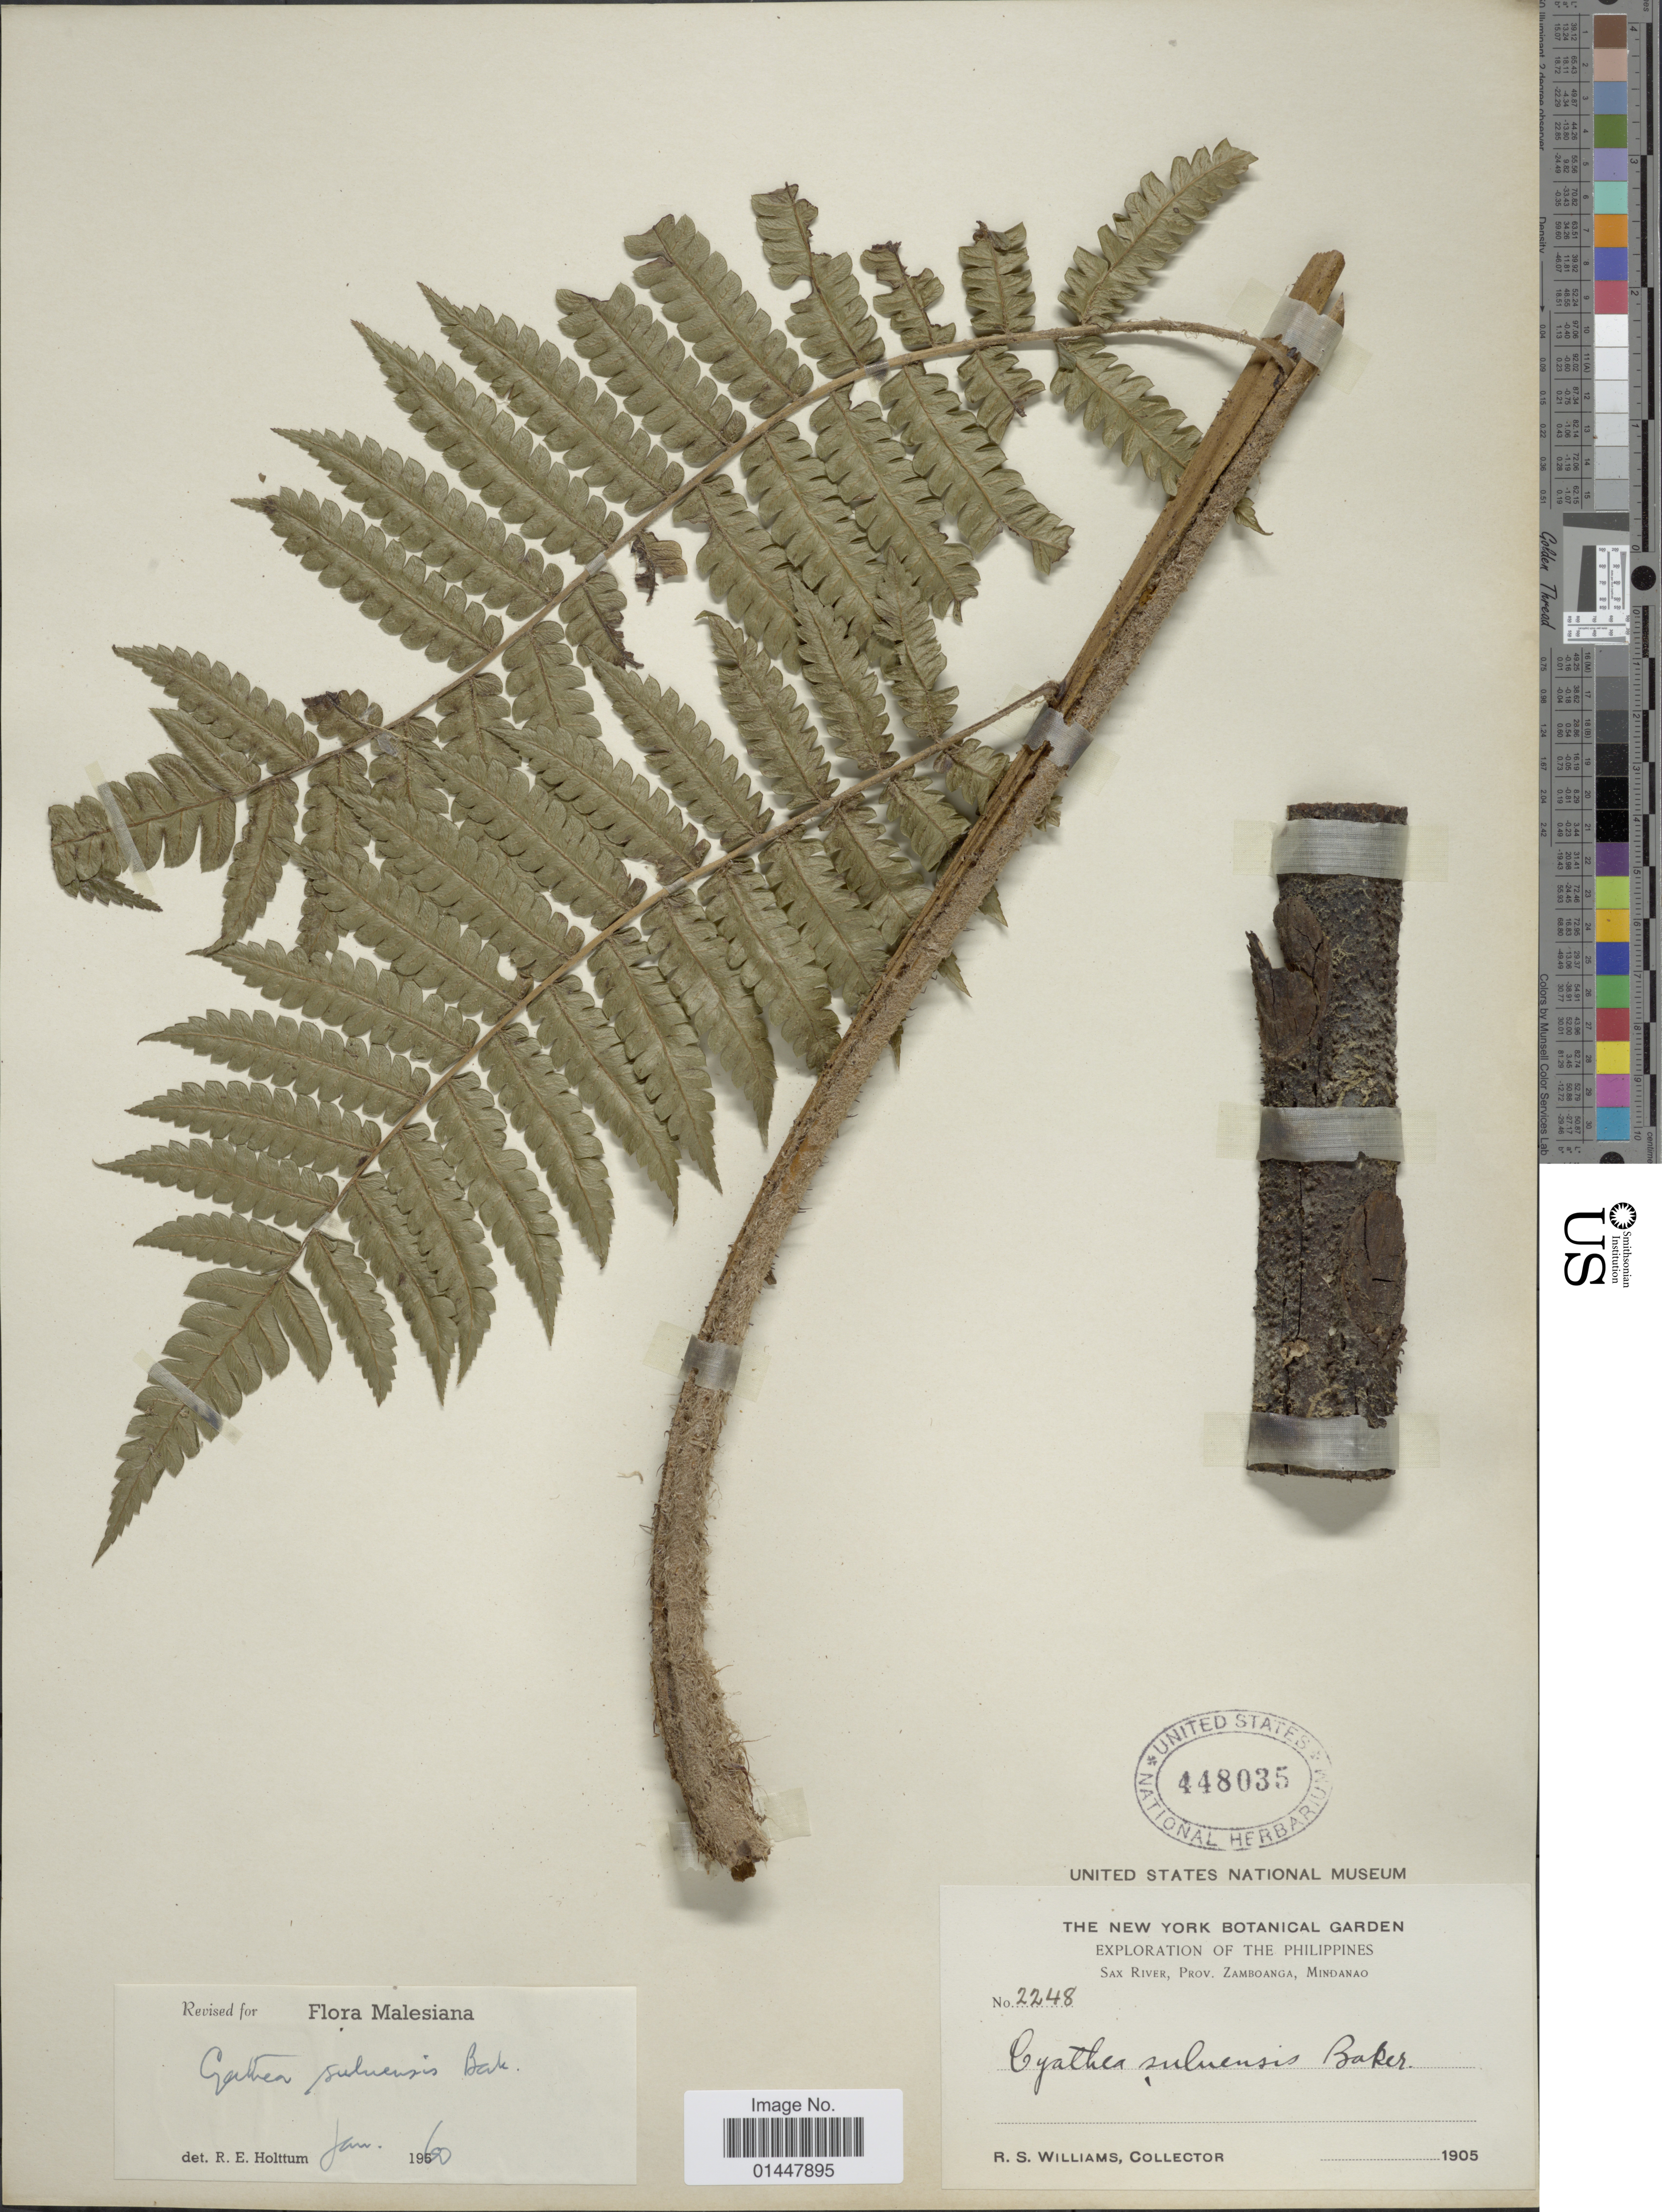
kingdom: Plantae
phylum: Tracheophyta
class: Polypodiopsida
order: Cyatheales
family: Cyatheaceae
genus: Sphaeropteris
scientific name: Sphaeropteris suluensis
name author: (Baker) R.M. Tryon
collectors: R. S. Williams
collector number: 2248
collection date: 1905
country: Philippines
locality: Sax River, Prov. Zamboanga, Mindanao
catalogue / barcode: US 448035